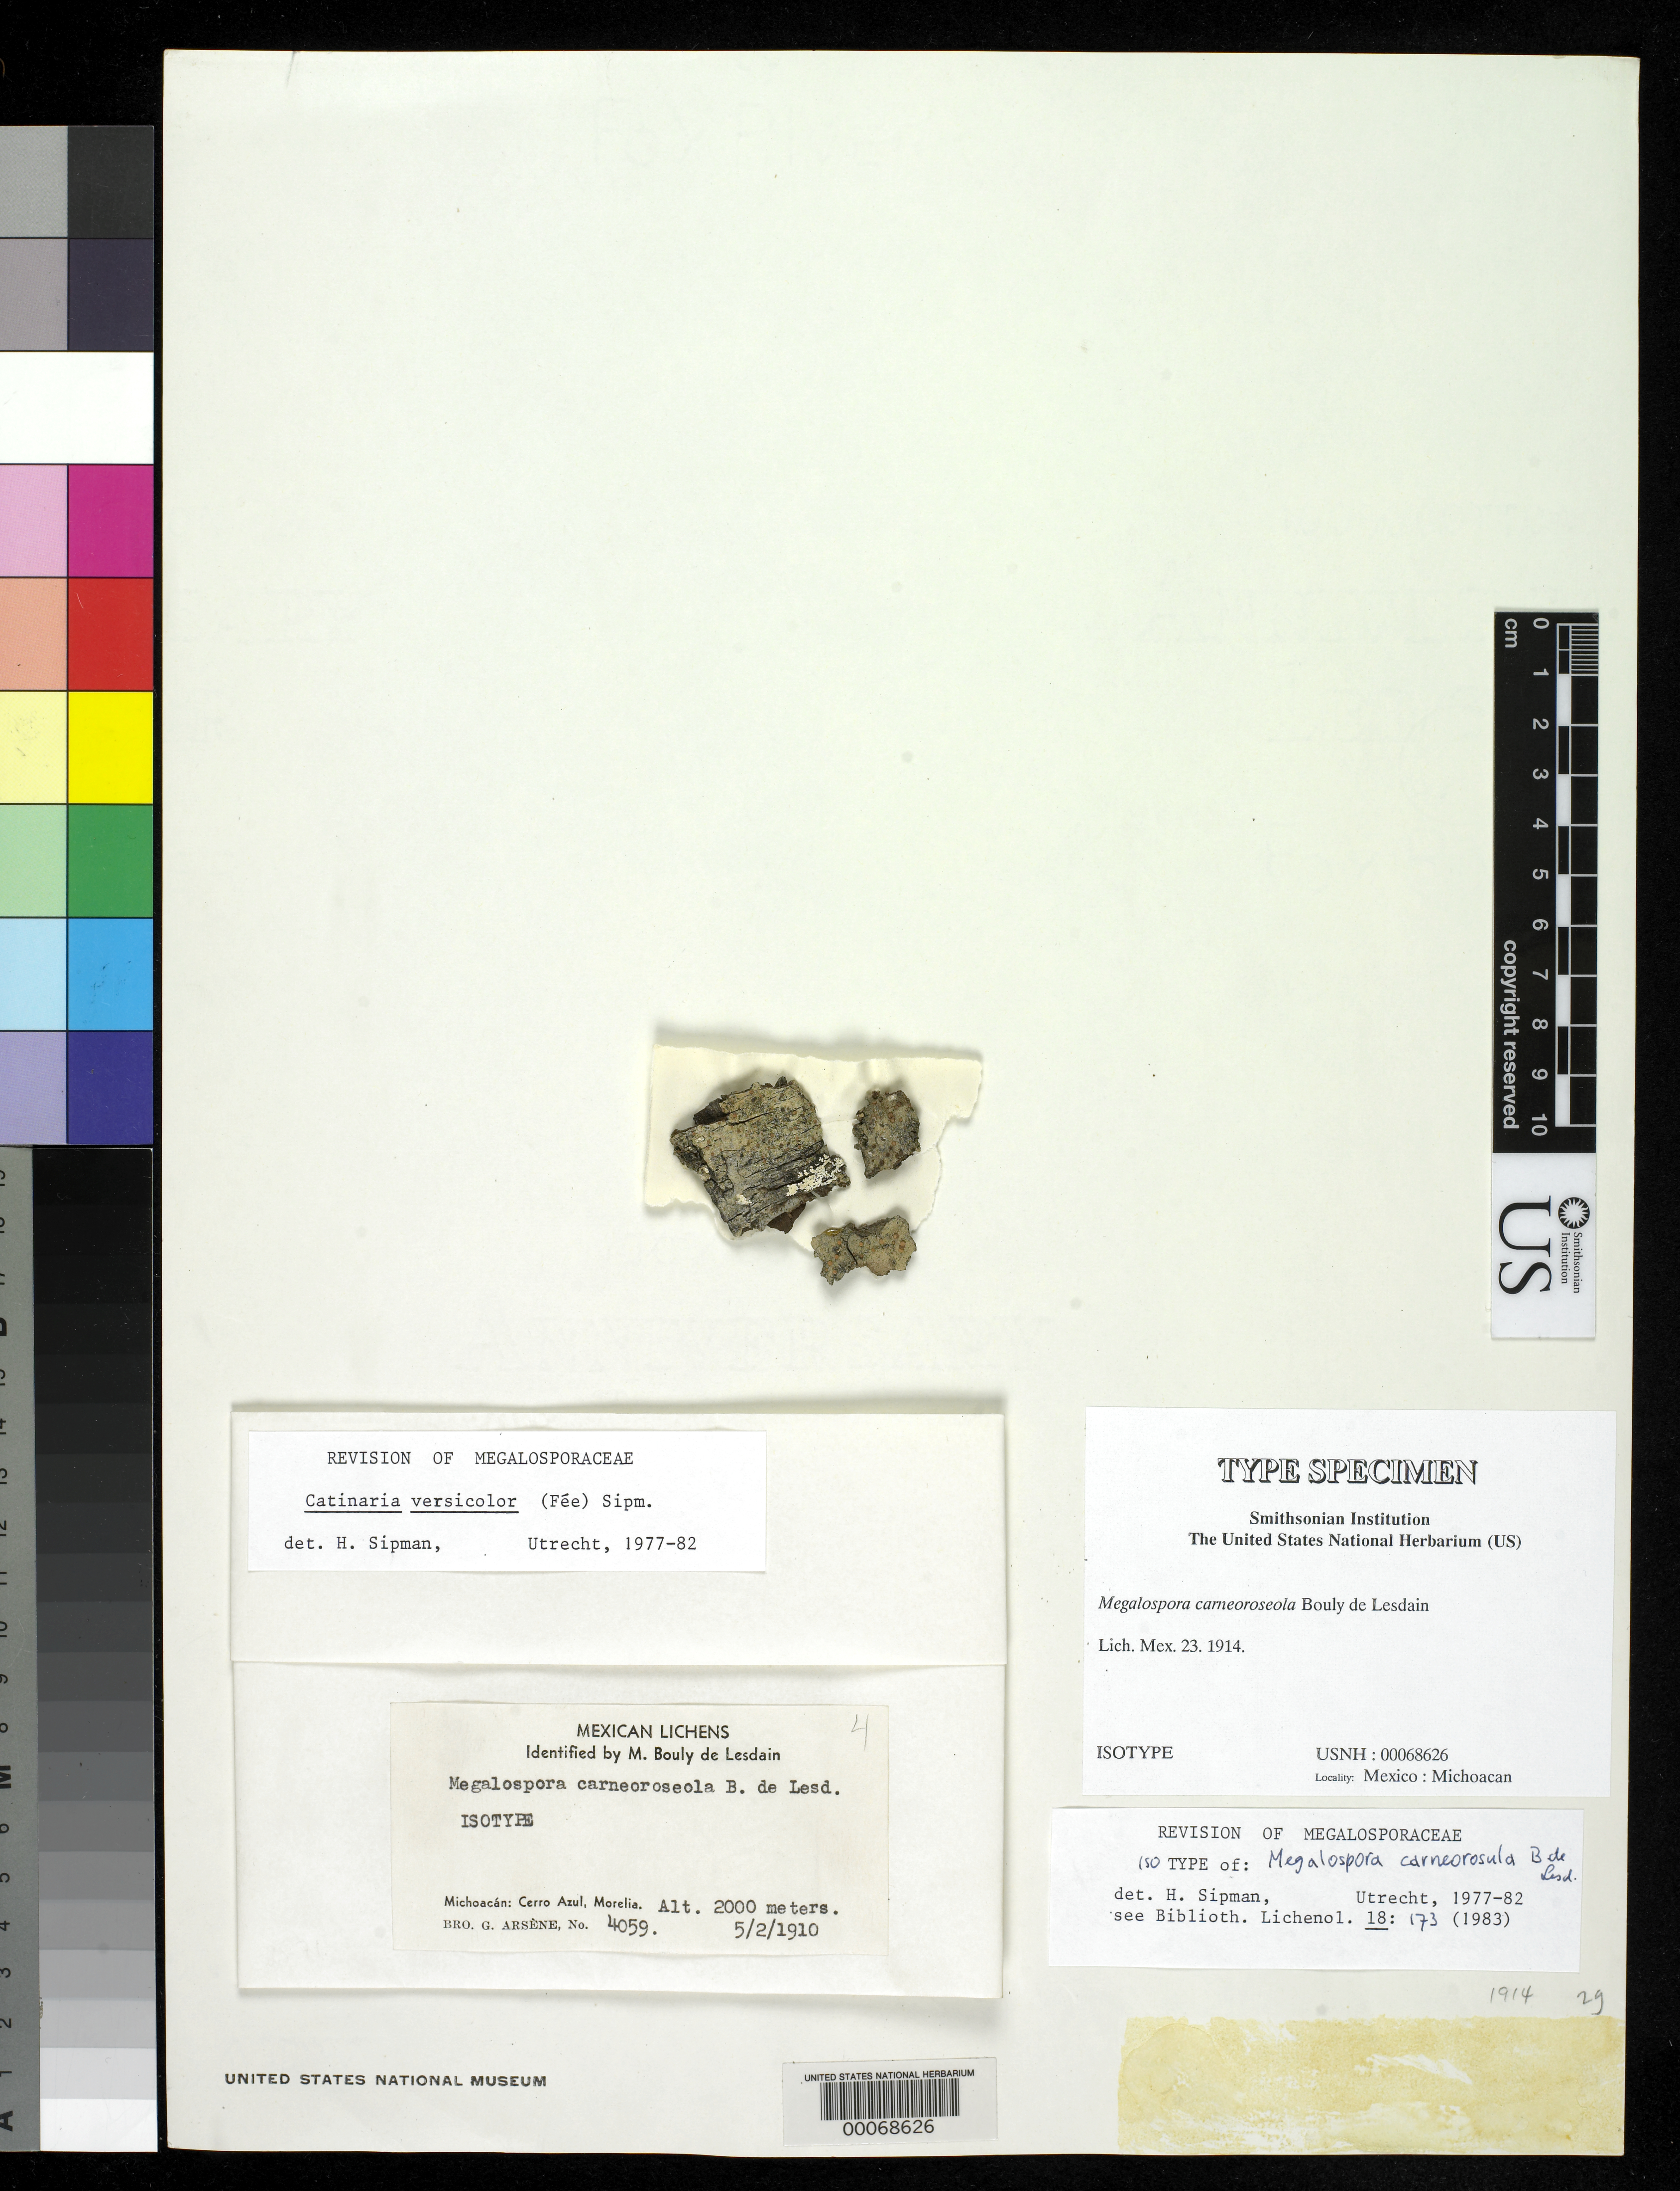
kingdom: Fungi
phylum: Ascomycota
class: Lecanoromycetes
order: Teloschistales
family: Megalosporaceae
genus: Megalospora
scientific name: Megalospora carneoroseola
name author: B. de Lesd.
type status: Isotype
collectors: Bro. G. Arsène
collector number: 4059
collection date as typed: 05 Feb 1910 or 02 May 1910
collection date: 1910-02-05 or 1910-05-02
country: Mexico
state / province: Michoacán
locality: Cerro Azul; Morelia.